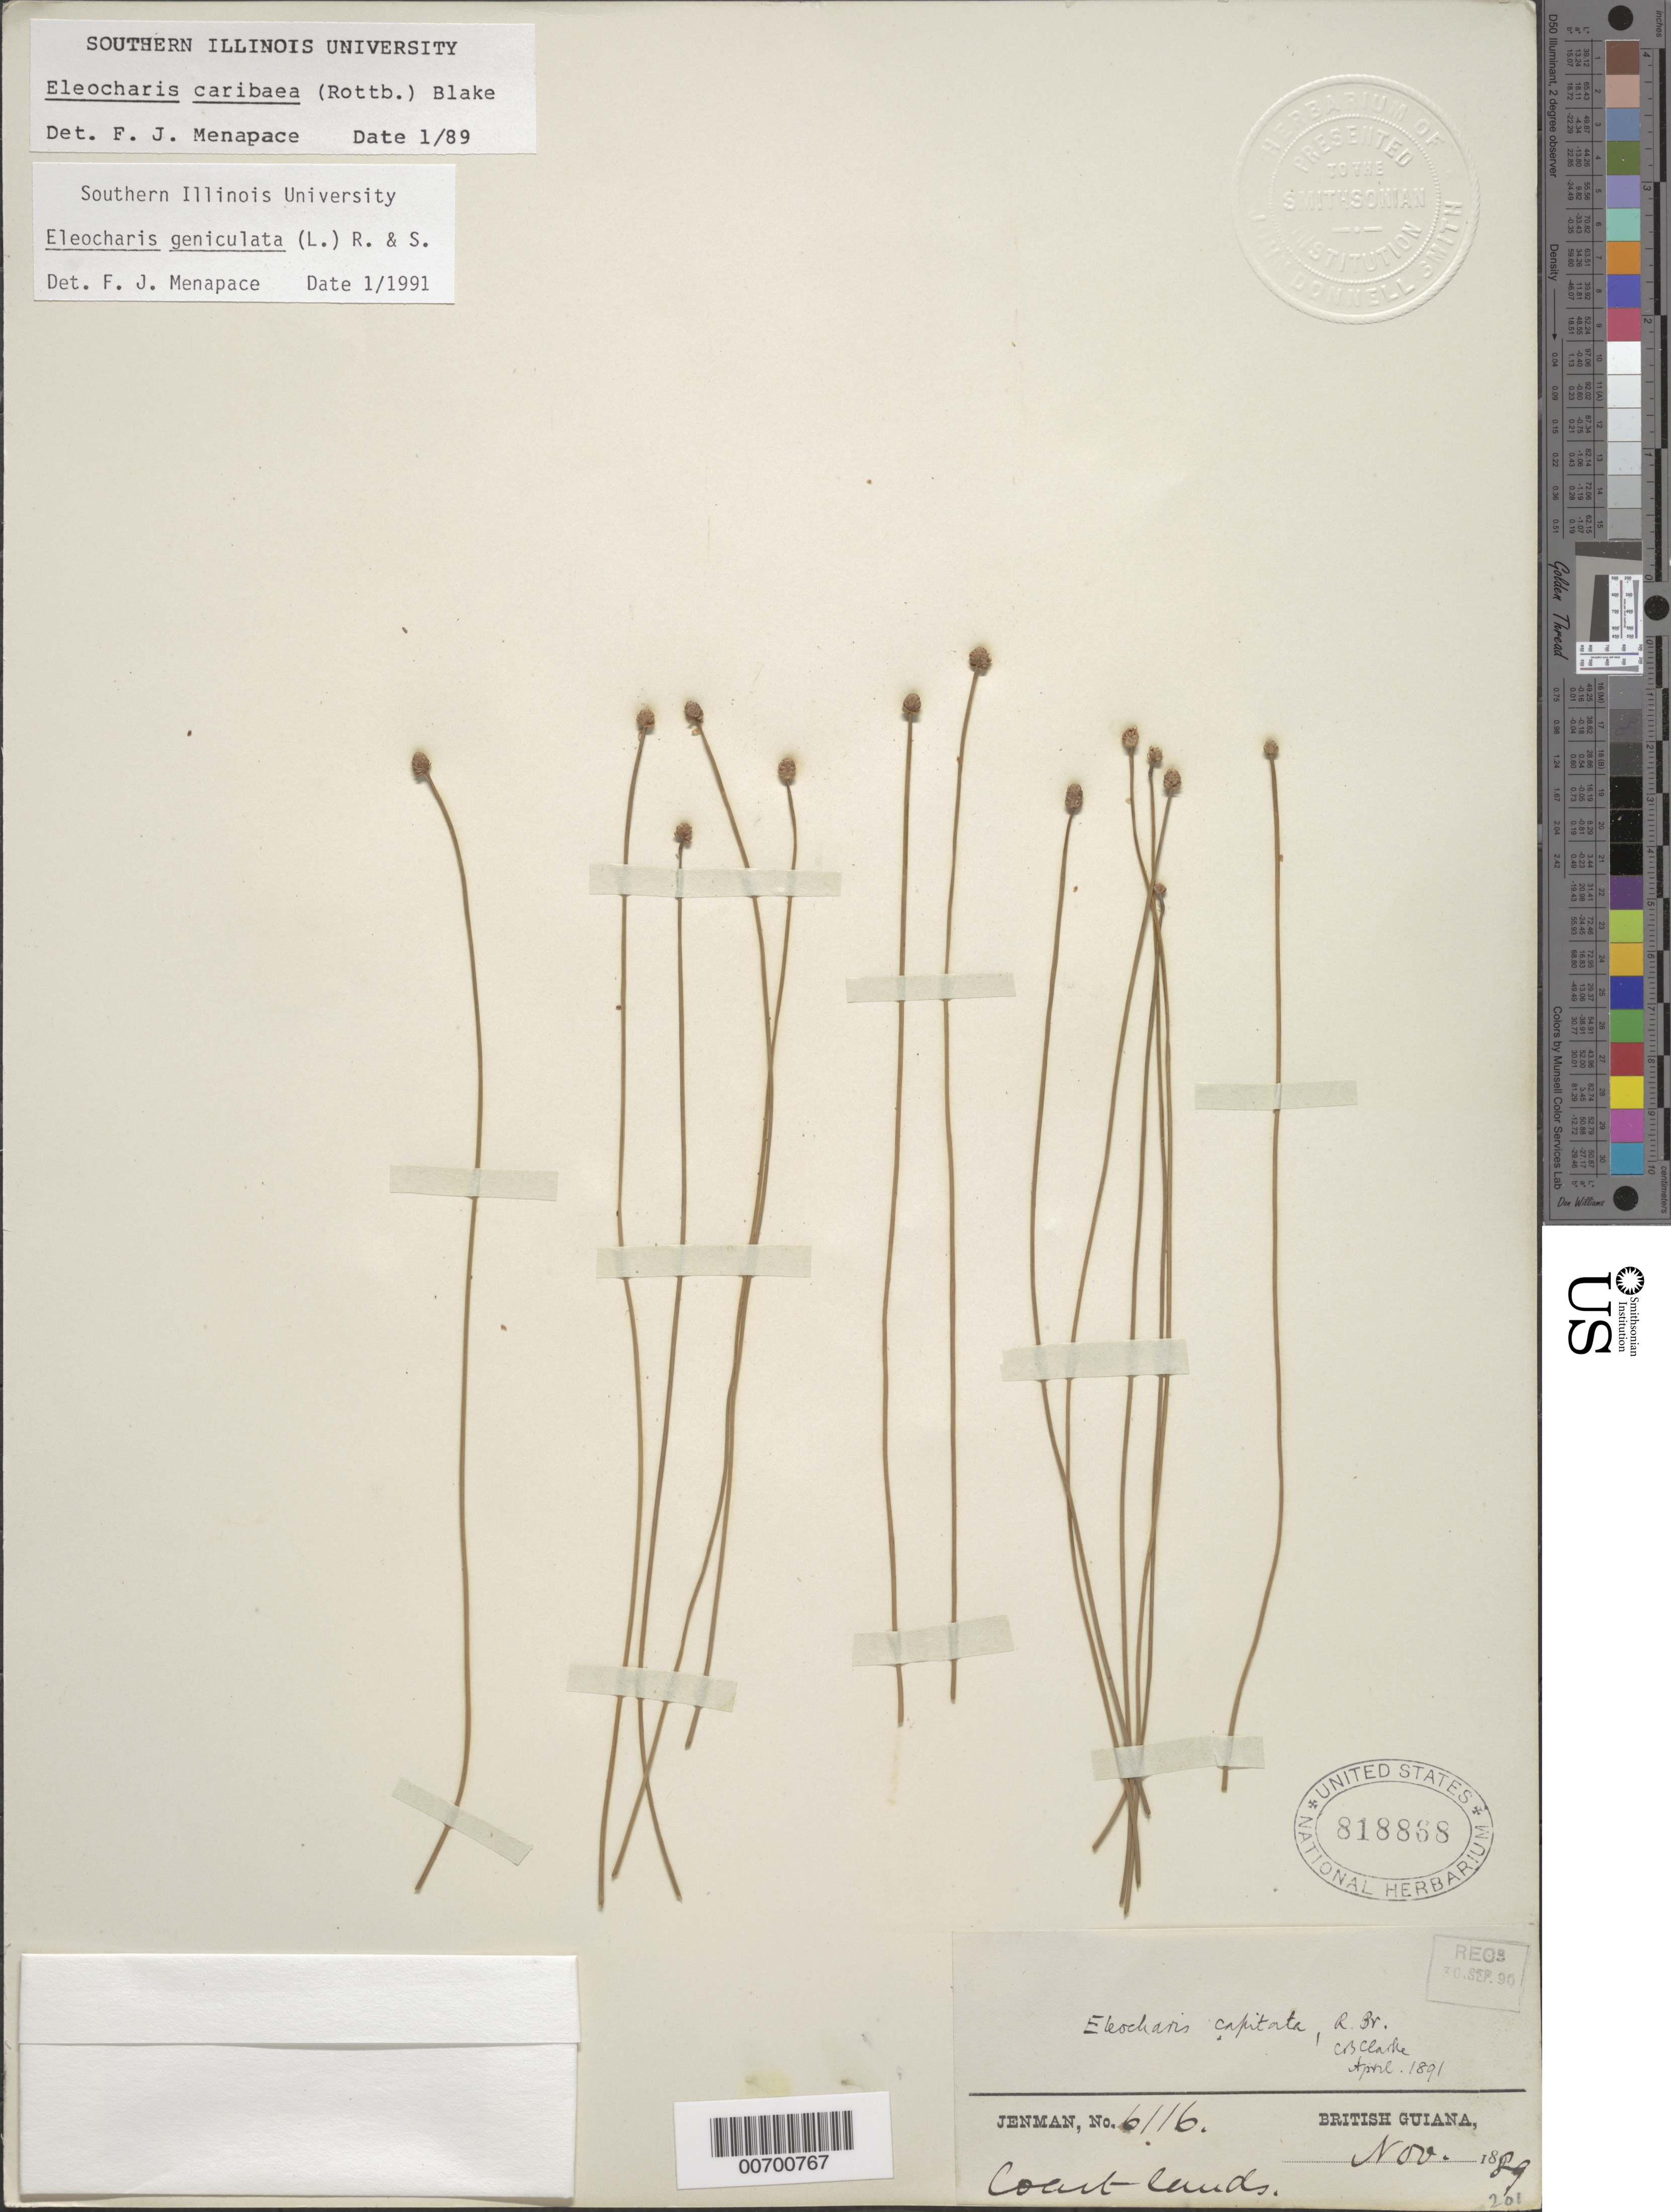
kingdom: Plantae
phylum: Tracheophyta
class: Liliopsida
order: Poales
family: Cyperaceae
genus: Eleocharis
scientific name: Eleocharis geniculata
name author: (L.) Roem. & Schult.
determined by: Menapace, F. J.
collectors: G. S. Jenman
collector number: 6116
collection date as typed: November 1889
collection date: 1889-11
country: Guyana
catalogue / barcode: US 818868